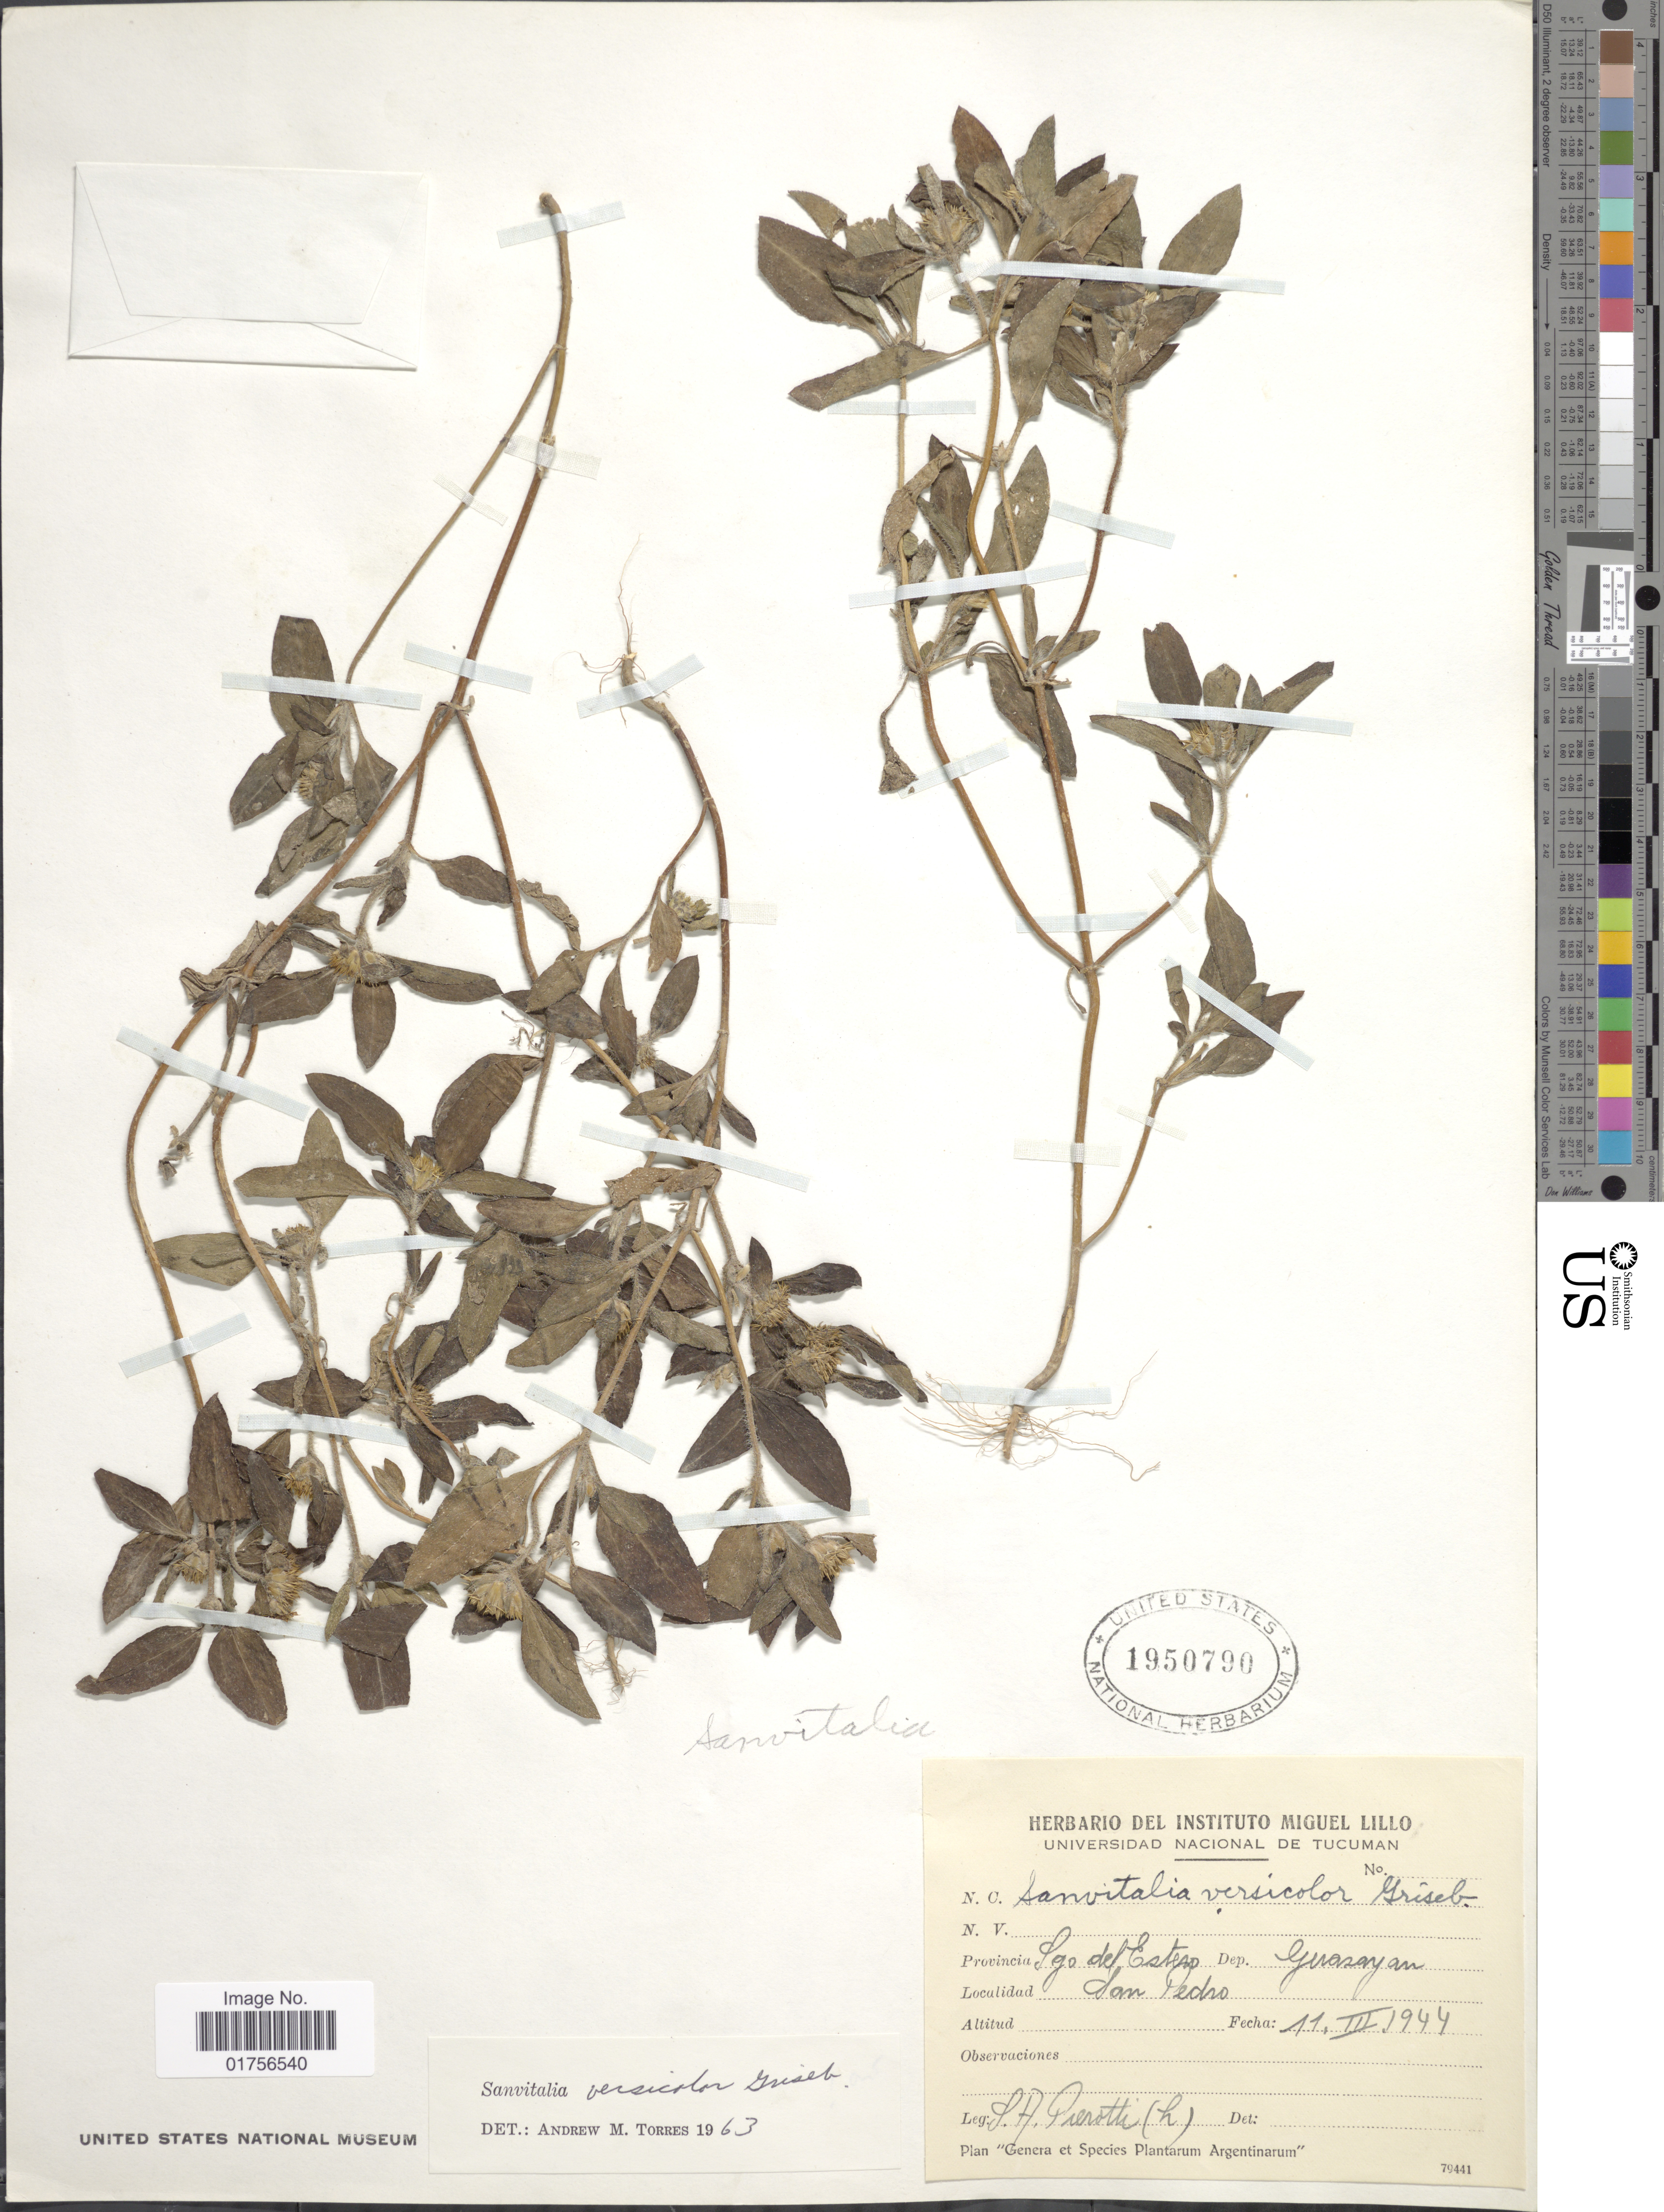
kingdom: Plantae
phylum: Tracheophyta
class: Magnoliopsida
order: Asterales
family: Asteraceae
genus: Sanvitalia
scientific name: Sanvitalia versicolor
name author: Griseb.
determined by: Skibicki, Samuel V.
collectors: S. A. Pierotti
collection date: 1944-03-11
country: Argentina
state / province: Santiago del Estero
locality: Provincia Sgo del Estero, Dep. Guasayan, San Pedro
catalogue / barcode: US 1950790